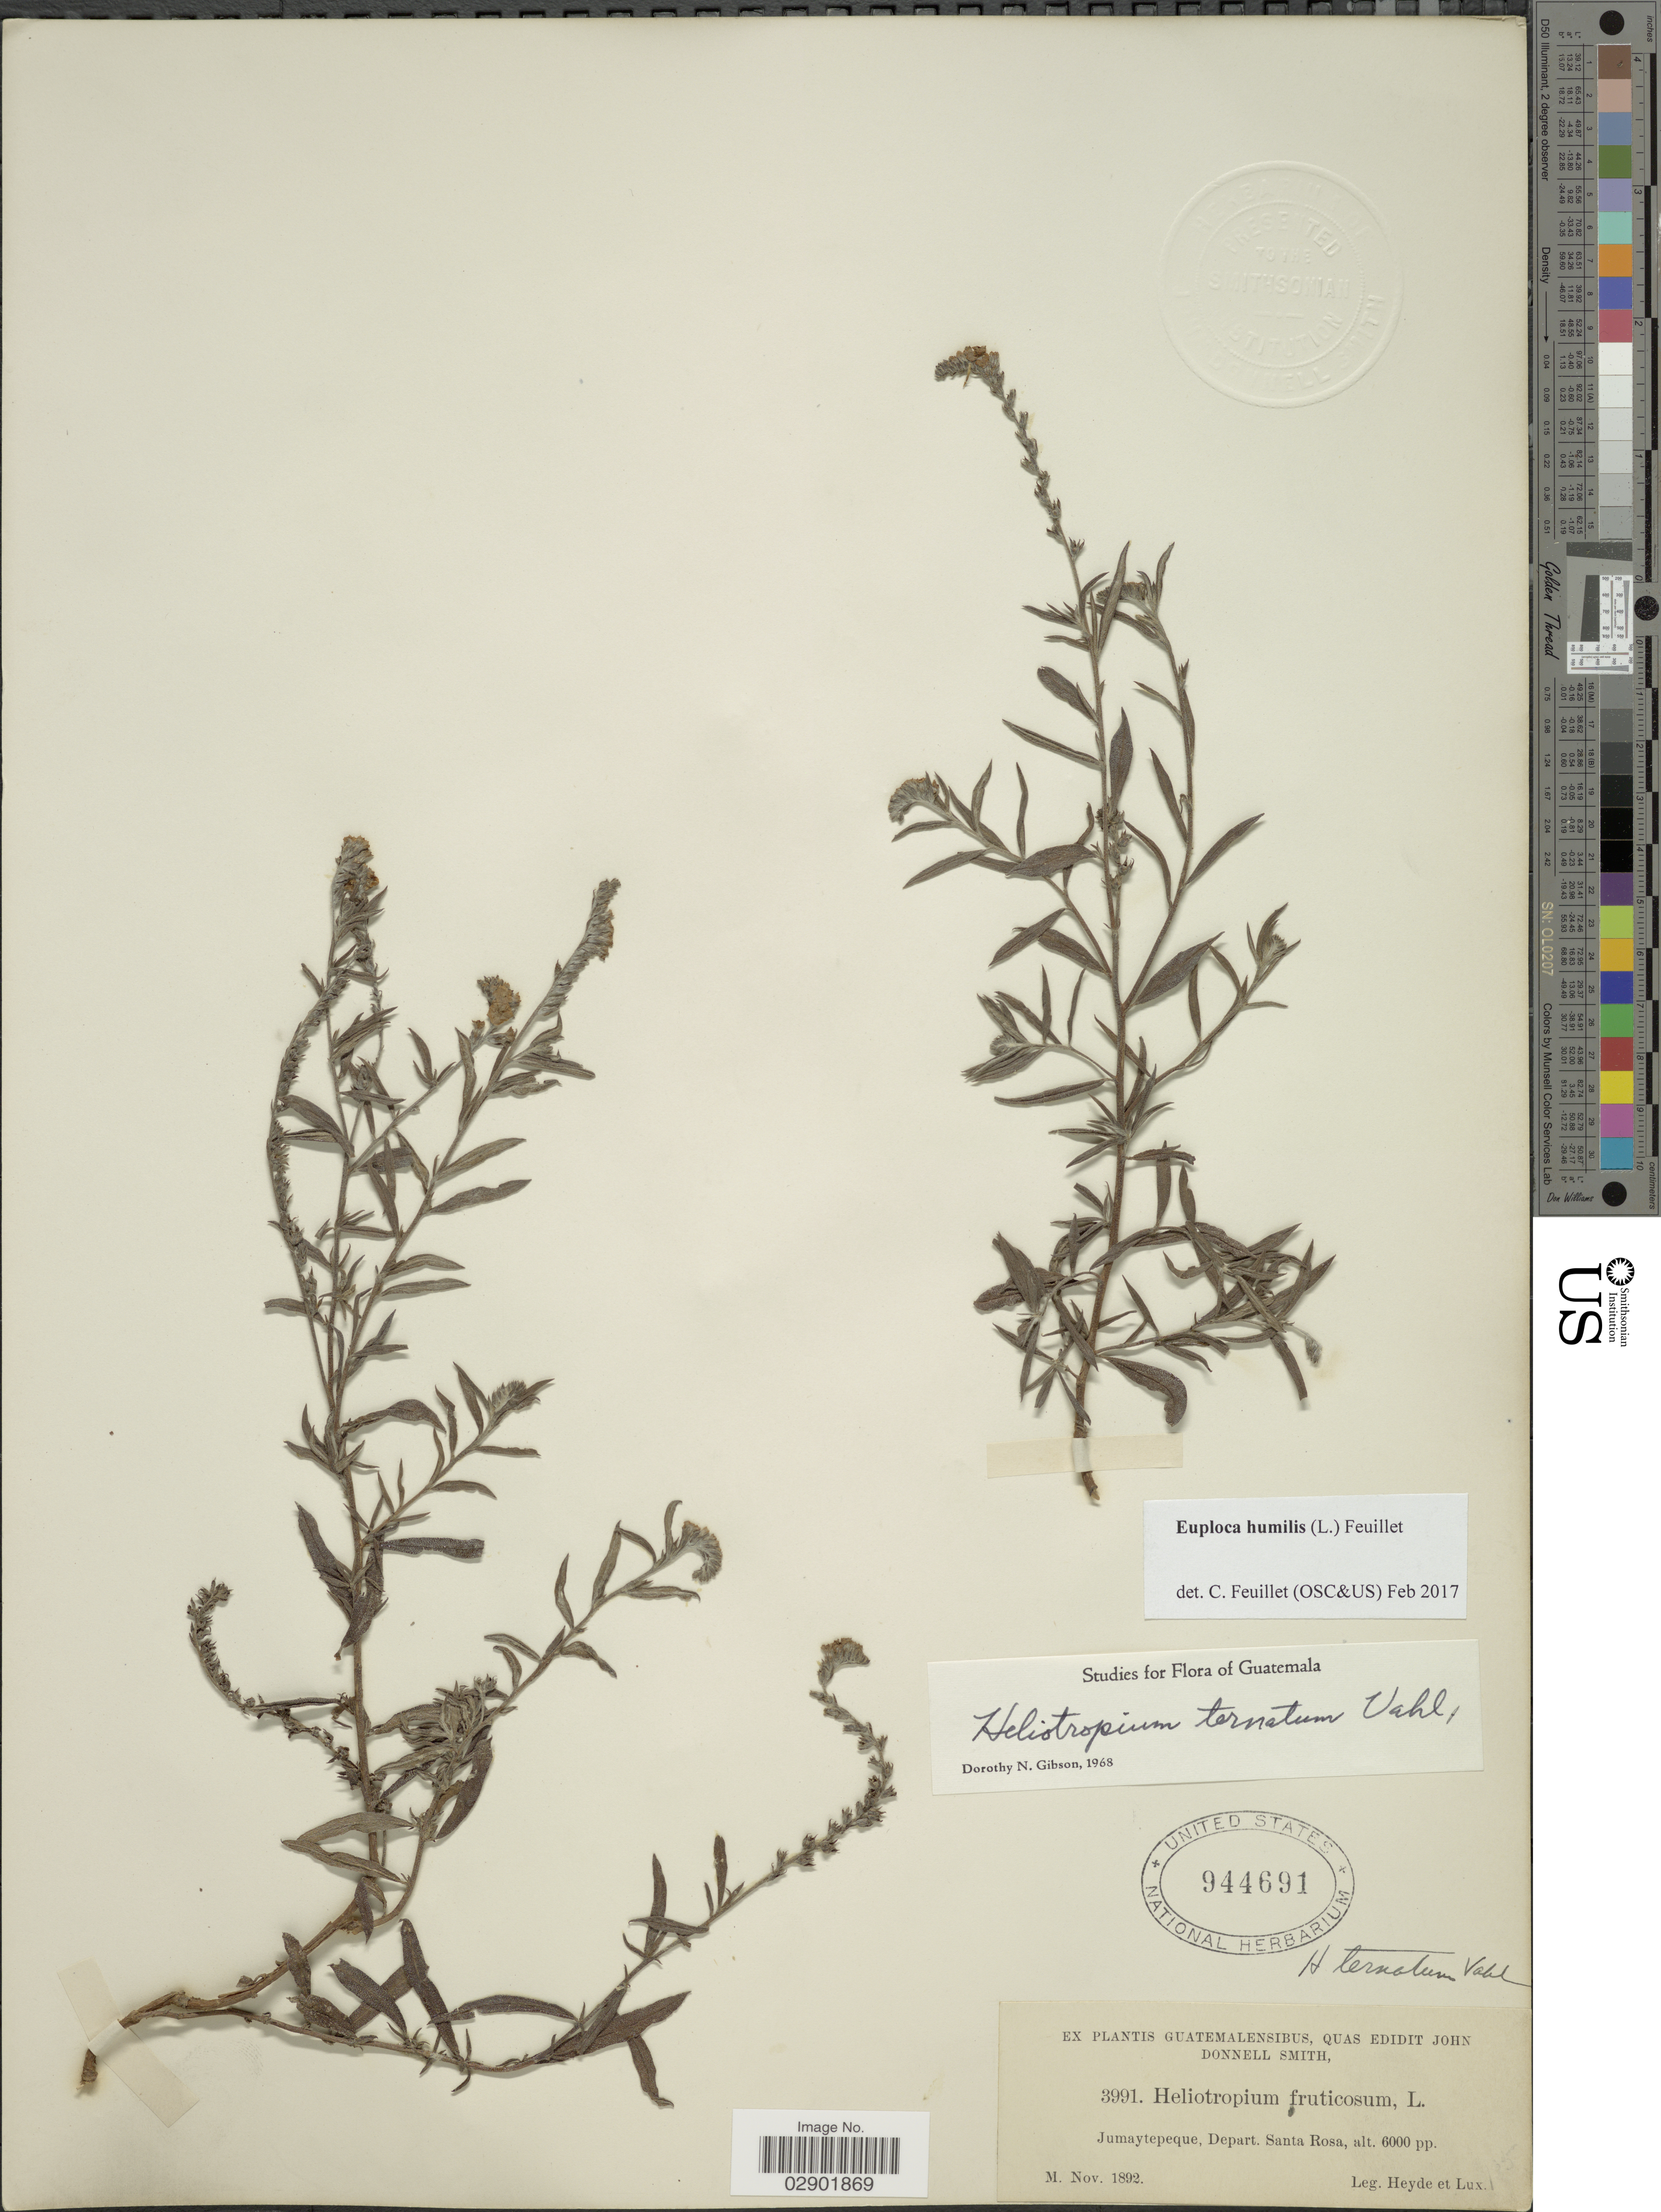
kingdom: Plantae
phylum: Tracheophyta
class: Magnoliopsida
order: Boraginales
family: Heliotropiaceae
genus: Euploca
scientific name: Euploca humilis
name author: (L.) Feuillet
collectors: Heyde & Lux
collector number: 3991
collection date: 1892-11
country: Guatemala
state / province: Santa Rosa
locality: Jumaytepeque, Depart. Santa Rosa.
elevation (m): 1829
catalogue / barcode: US 944691